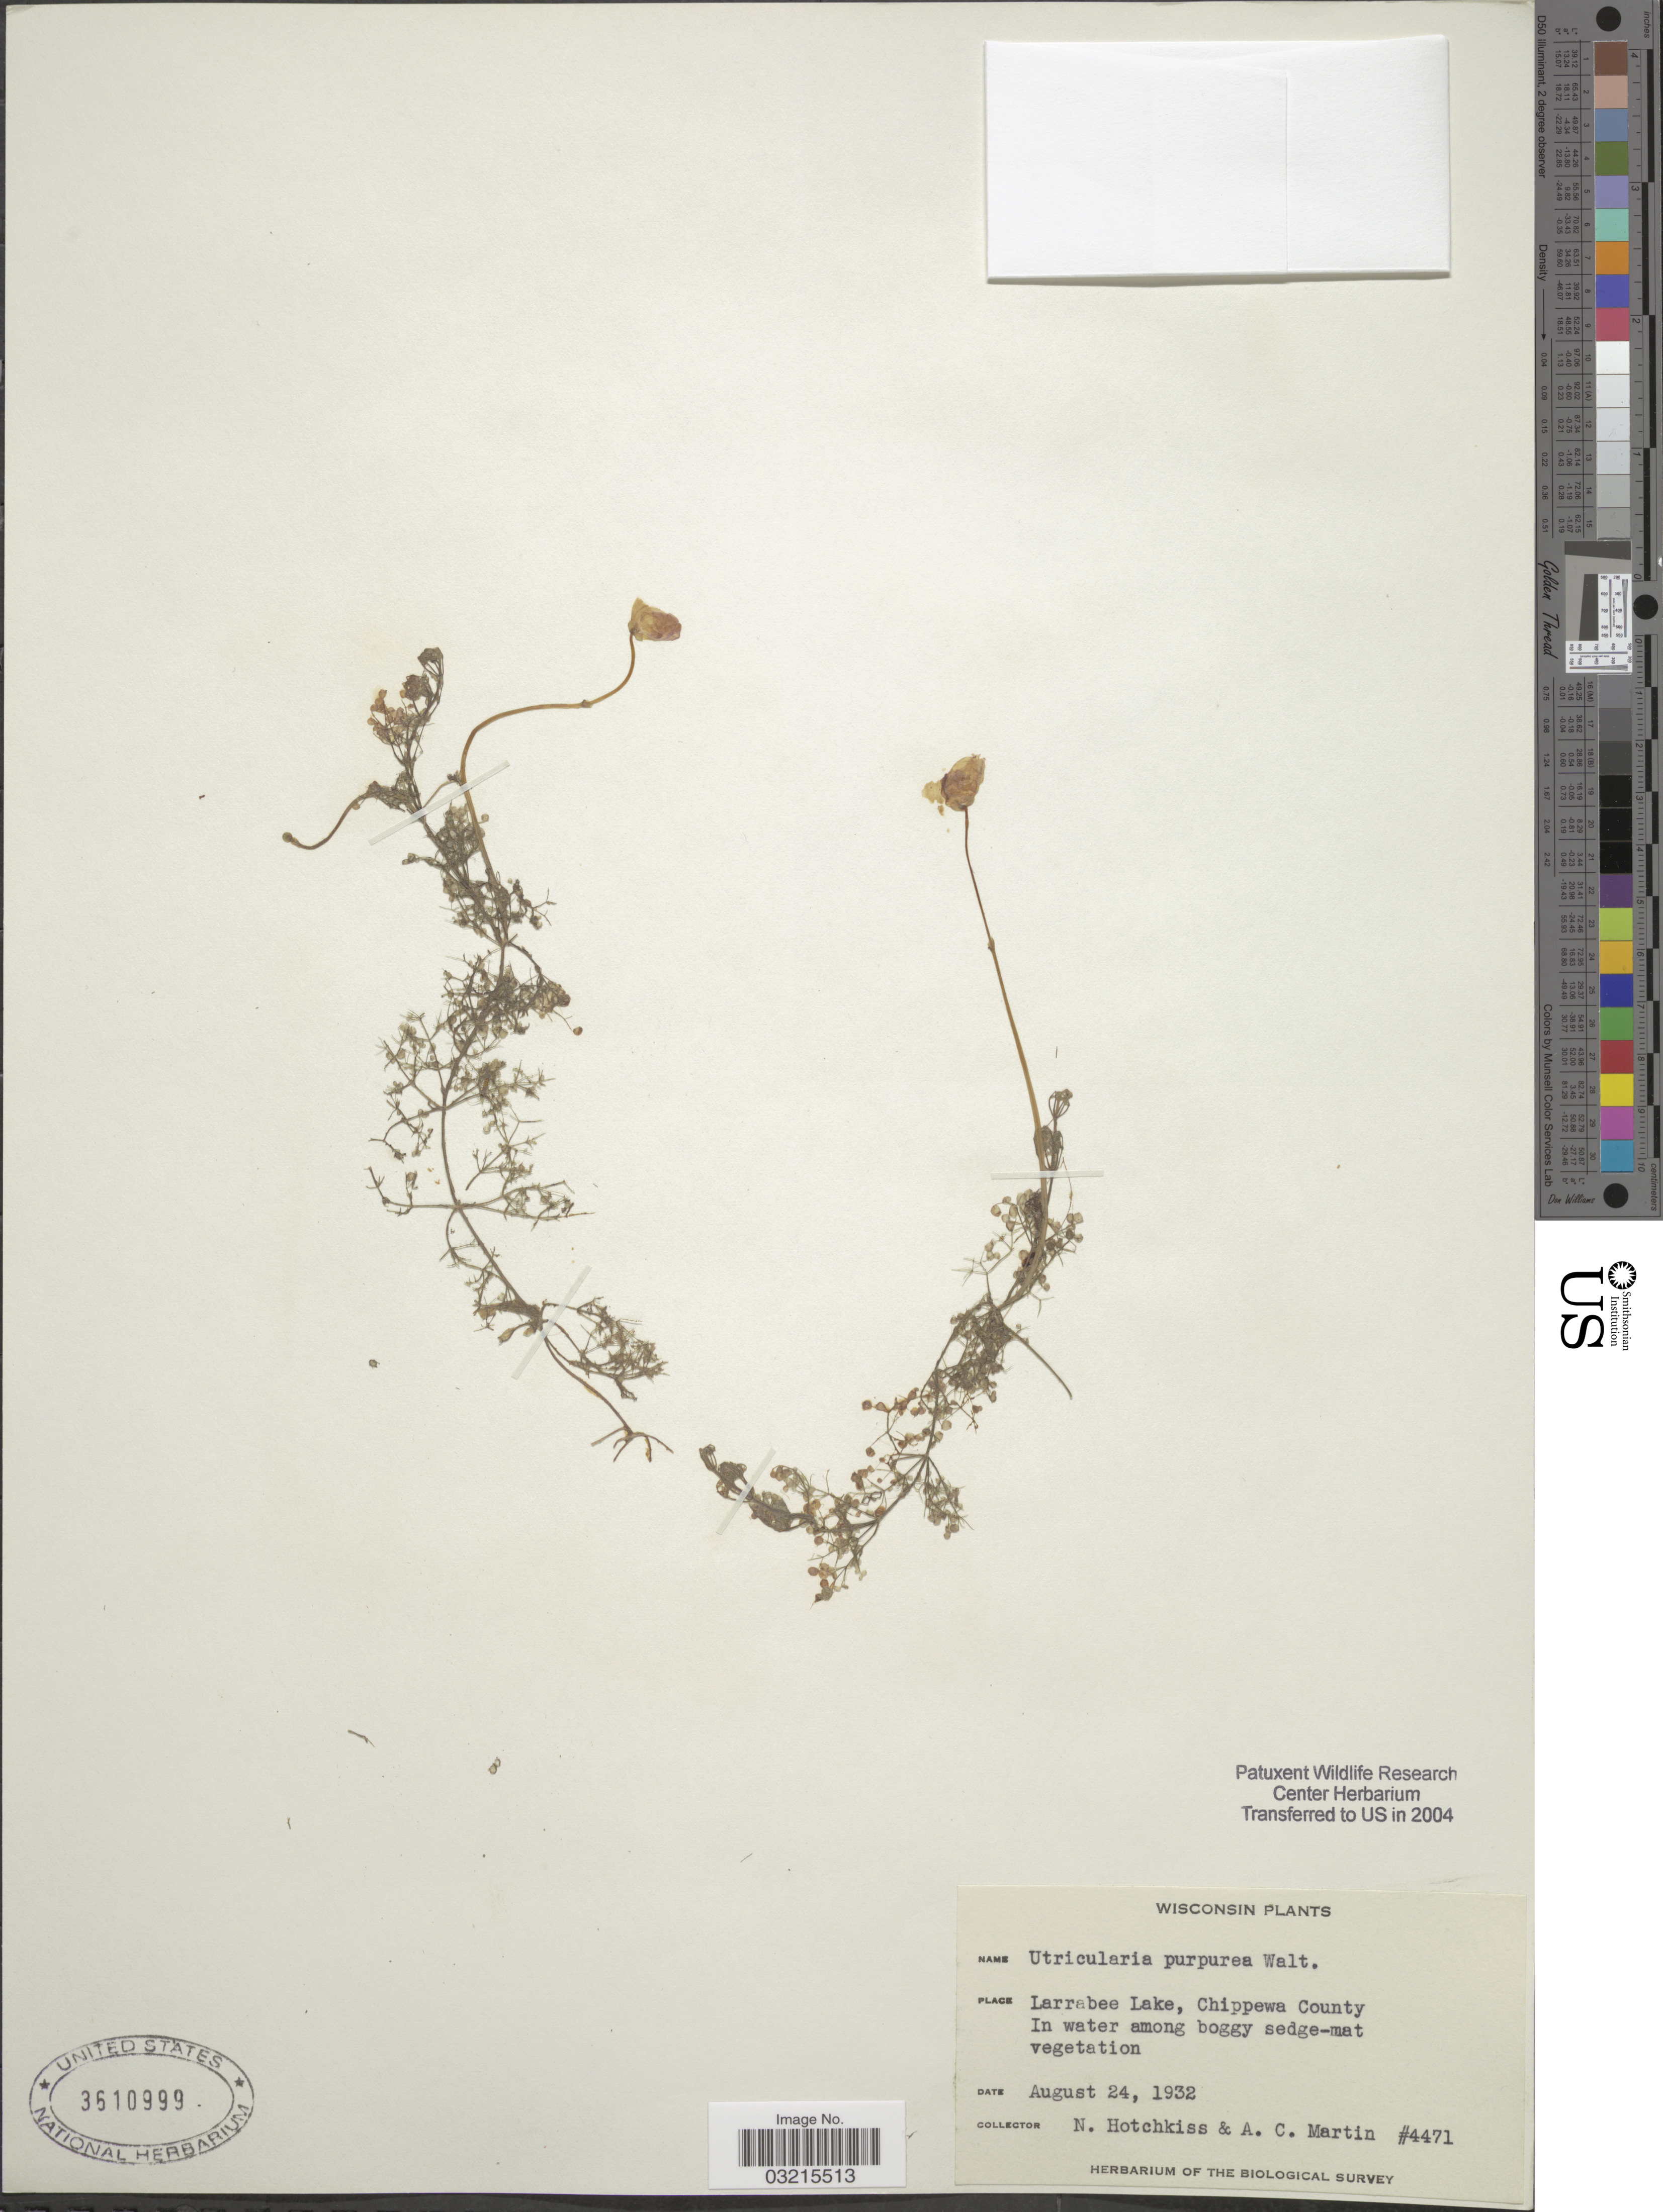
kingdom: Plantae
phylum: Tracheophyta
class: Magnoliopsida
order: Lamiales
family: Lentibulariaceae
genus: Utricularia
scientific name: Utricularia purpurea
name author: Walter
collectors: N. Hotchkiss & A. C. Martin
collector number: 4471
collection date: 1932-08-24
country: United States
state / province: Wisconsin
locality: Larrabee Lake, Chippewa County.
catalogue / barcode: US 3610999